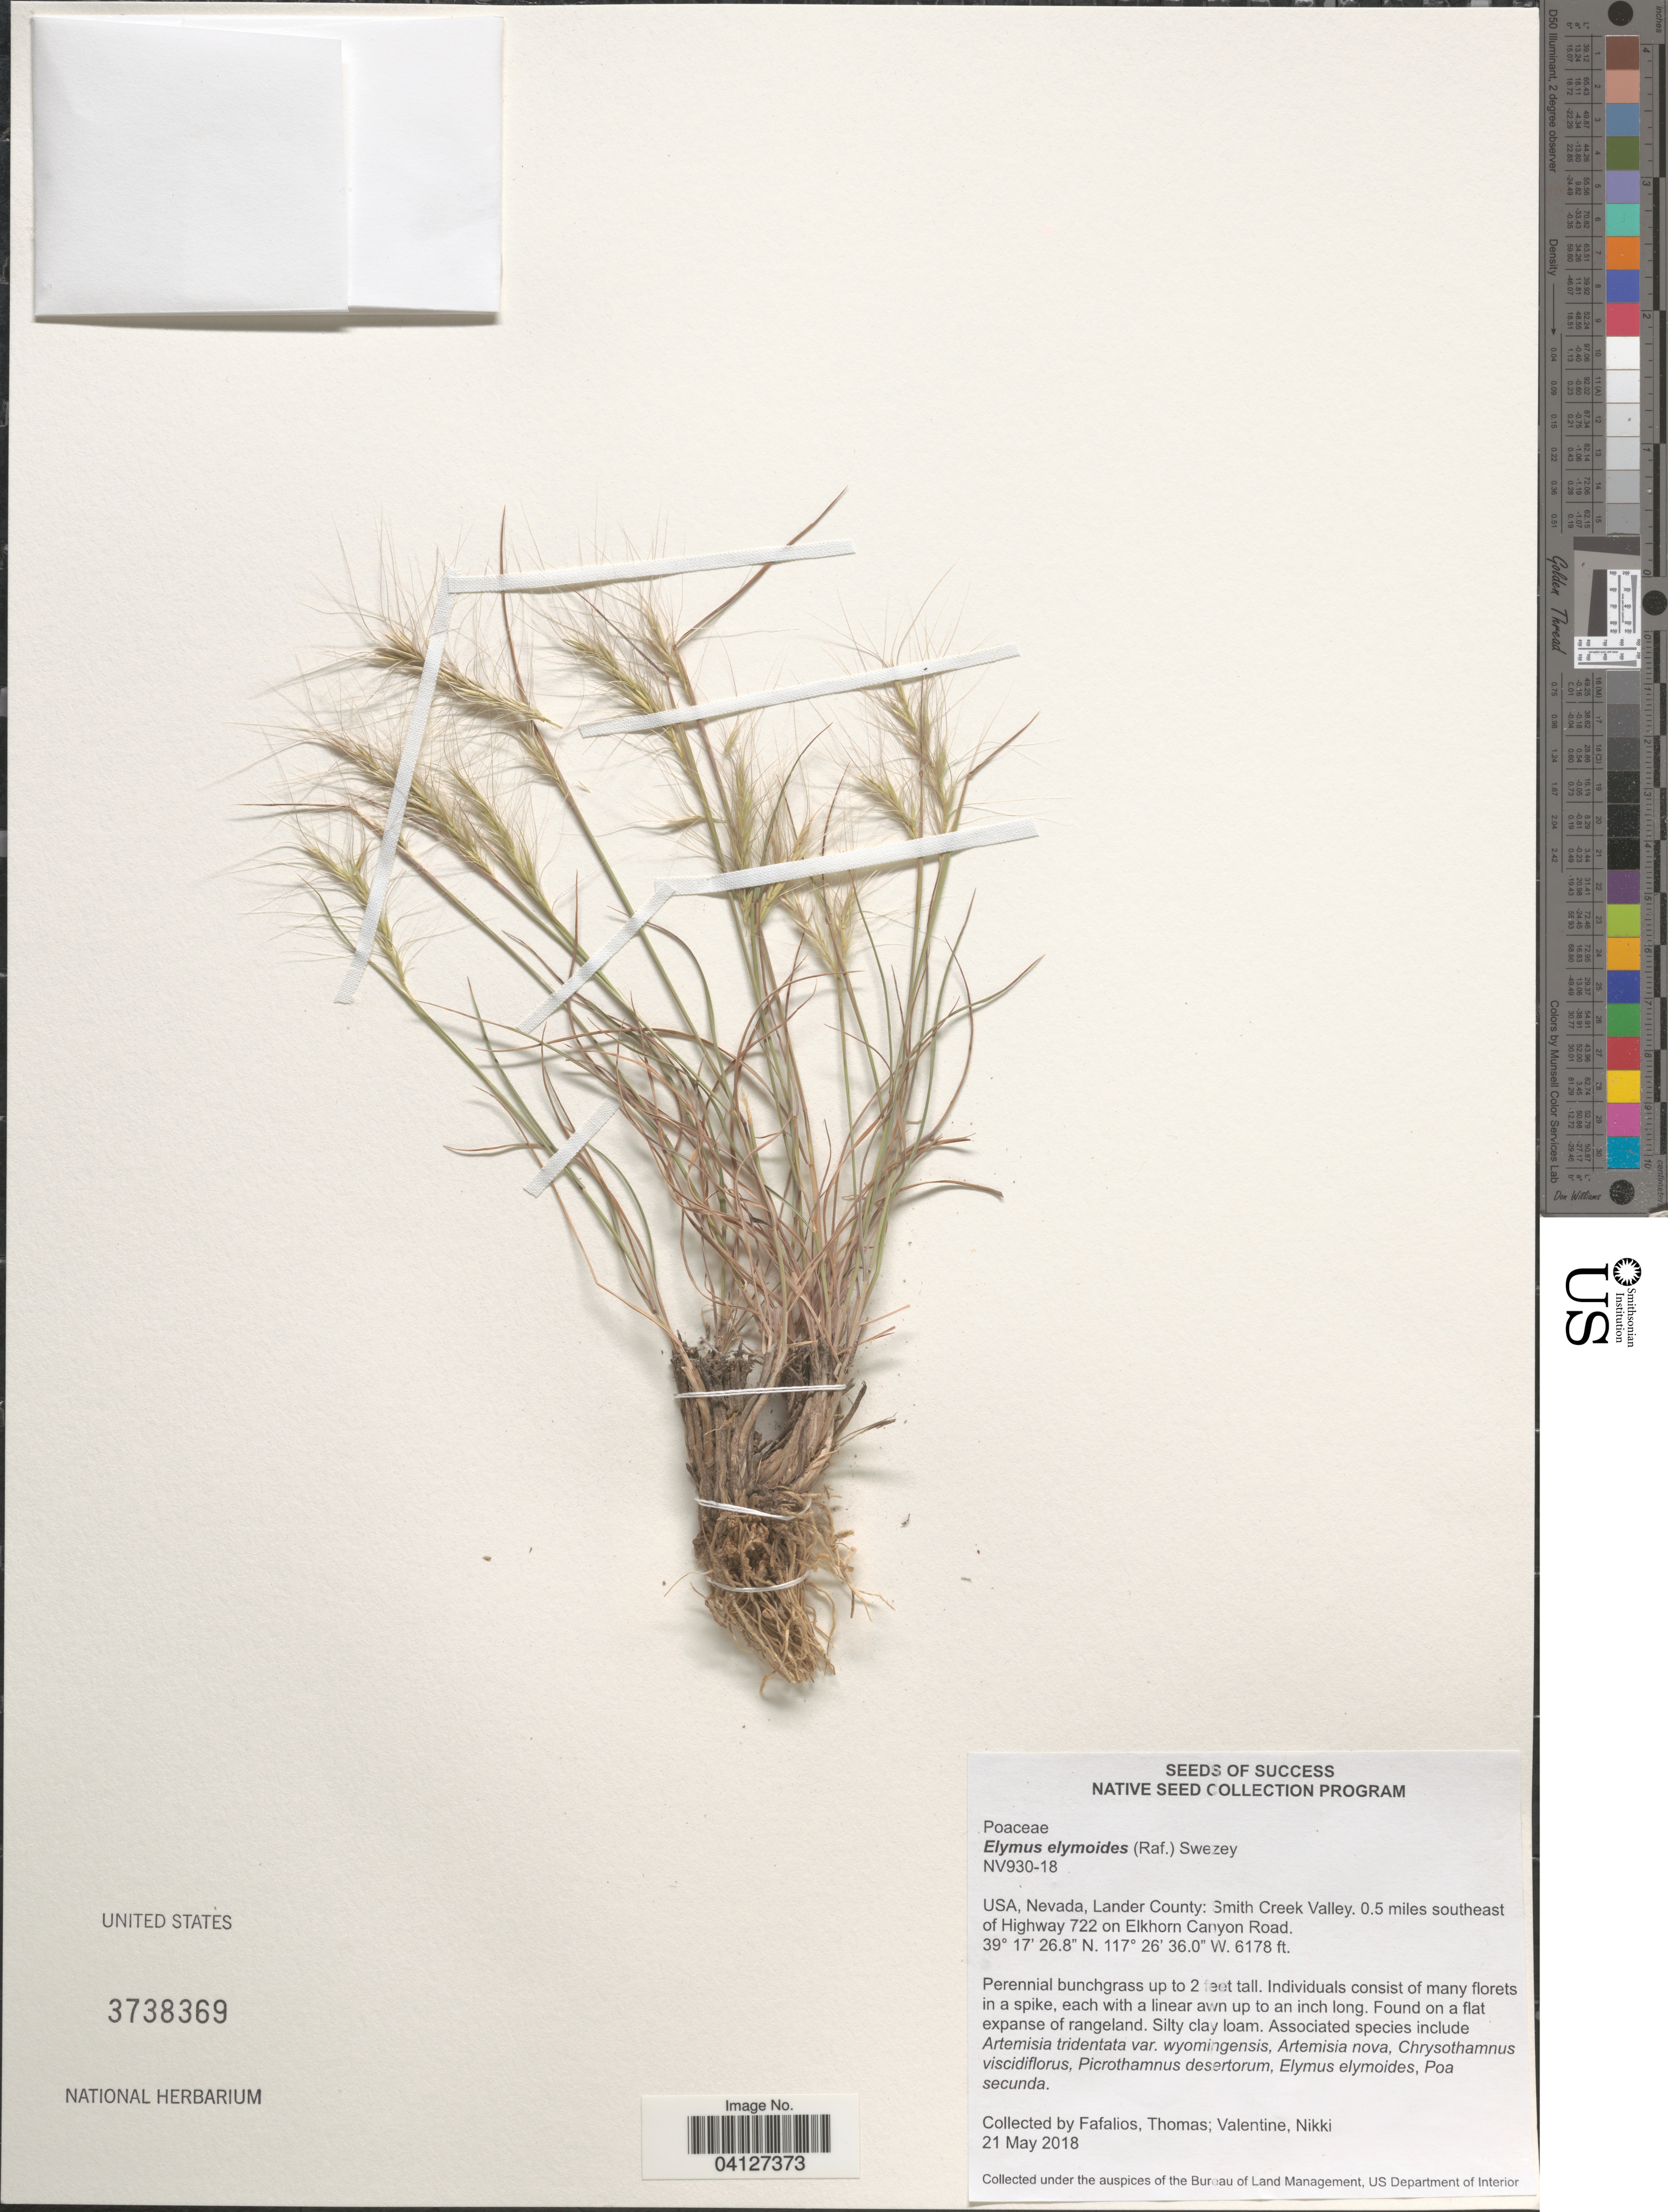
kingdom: Plantae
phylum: Tracheophyta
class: Liliopsida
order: Poales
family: Poaceae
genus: Elymus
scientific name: Elymus elymoides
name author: (Raf.) Swezey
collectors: T. Fafalios & N. Valentine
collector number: NV930-18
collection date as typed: Transcribed d/m/y: 21/5/2018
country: United States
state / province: Nevada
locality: Lander County: Smith Creek Valley. 0.5 miles southeast of Highway 722 on Elkhorn Canyon Road.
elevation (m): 1883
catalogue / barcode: US 3738369